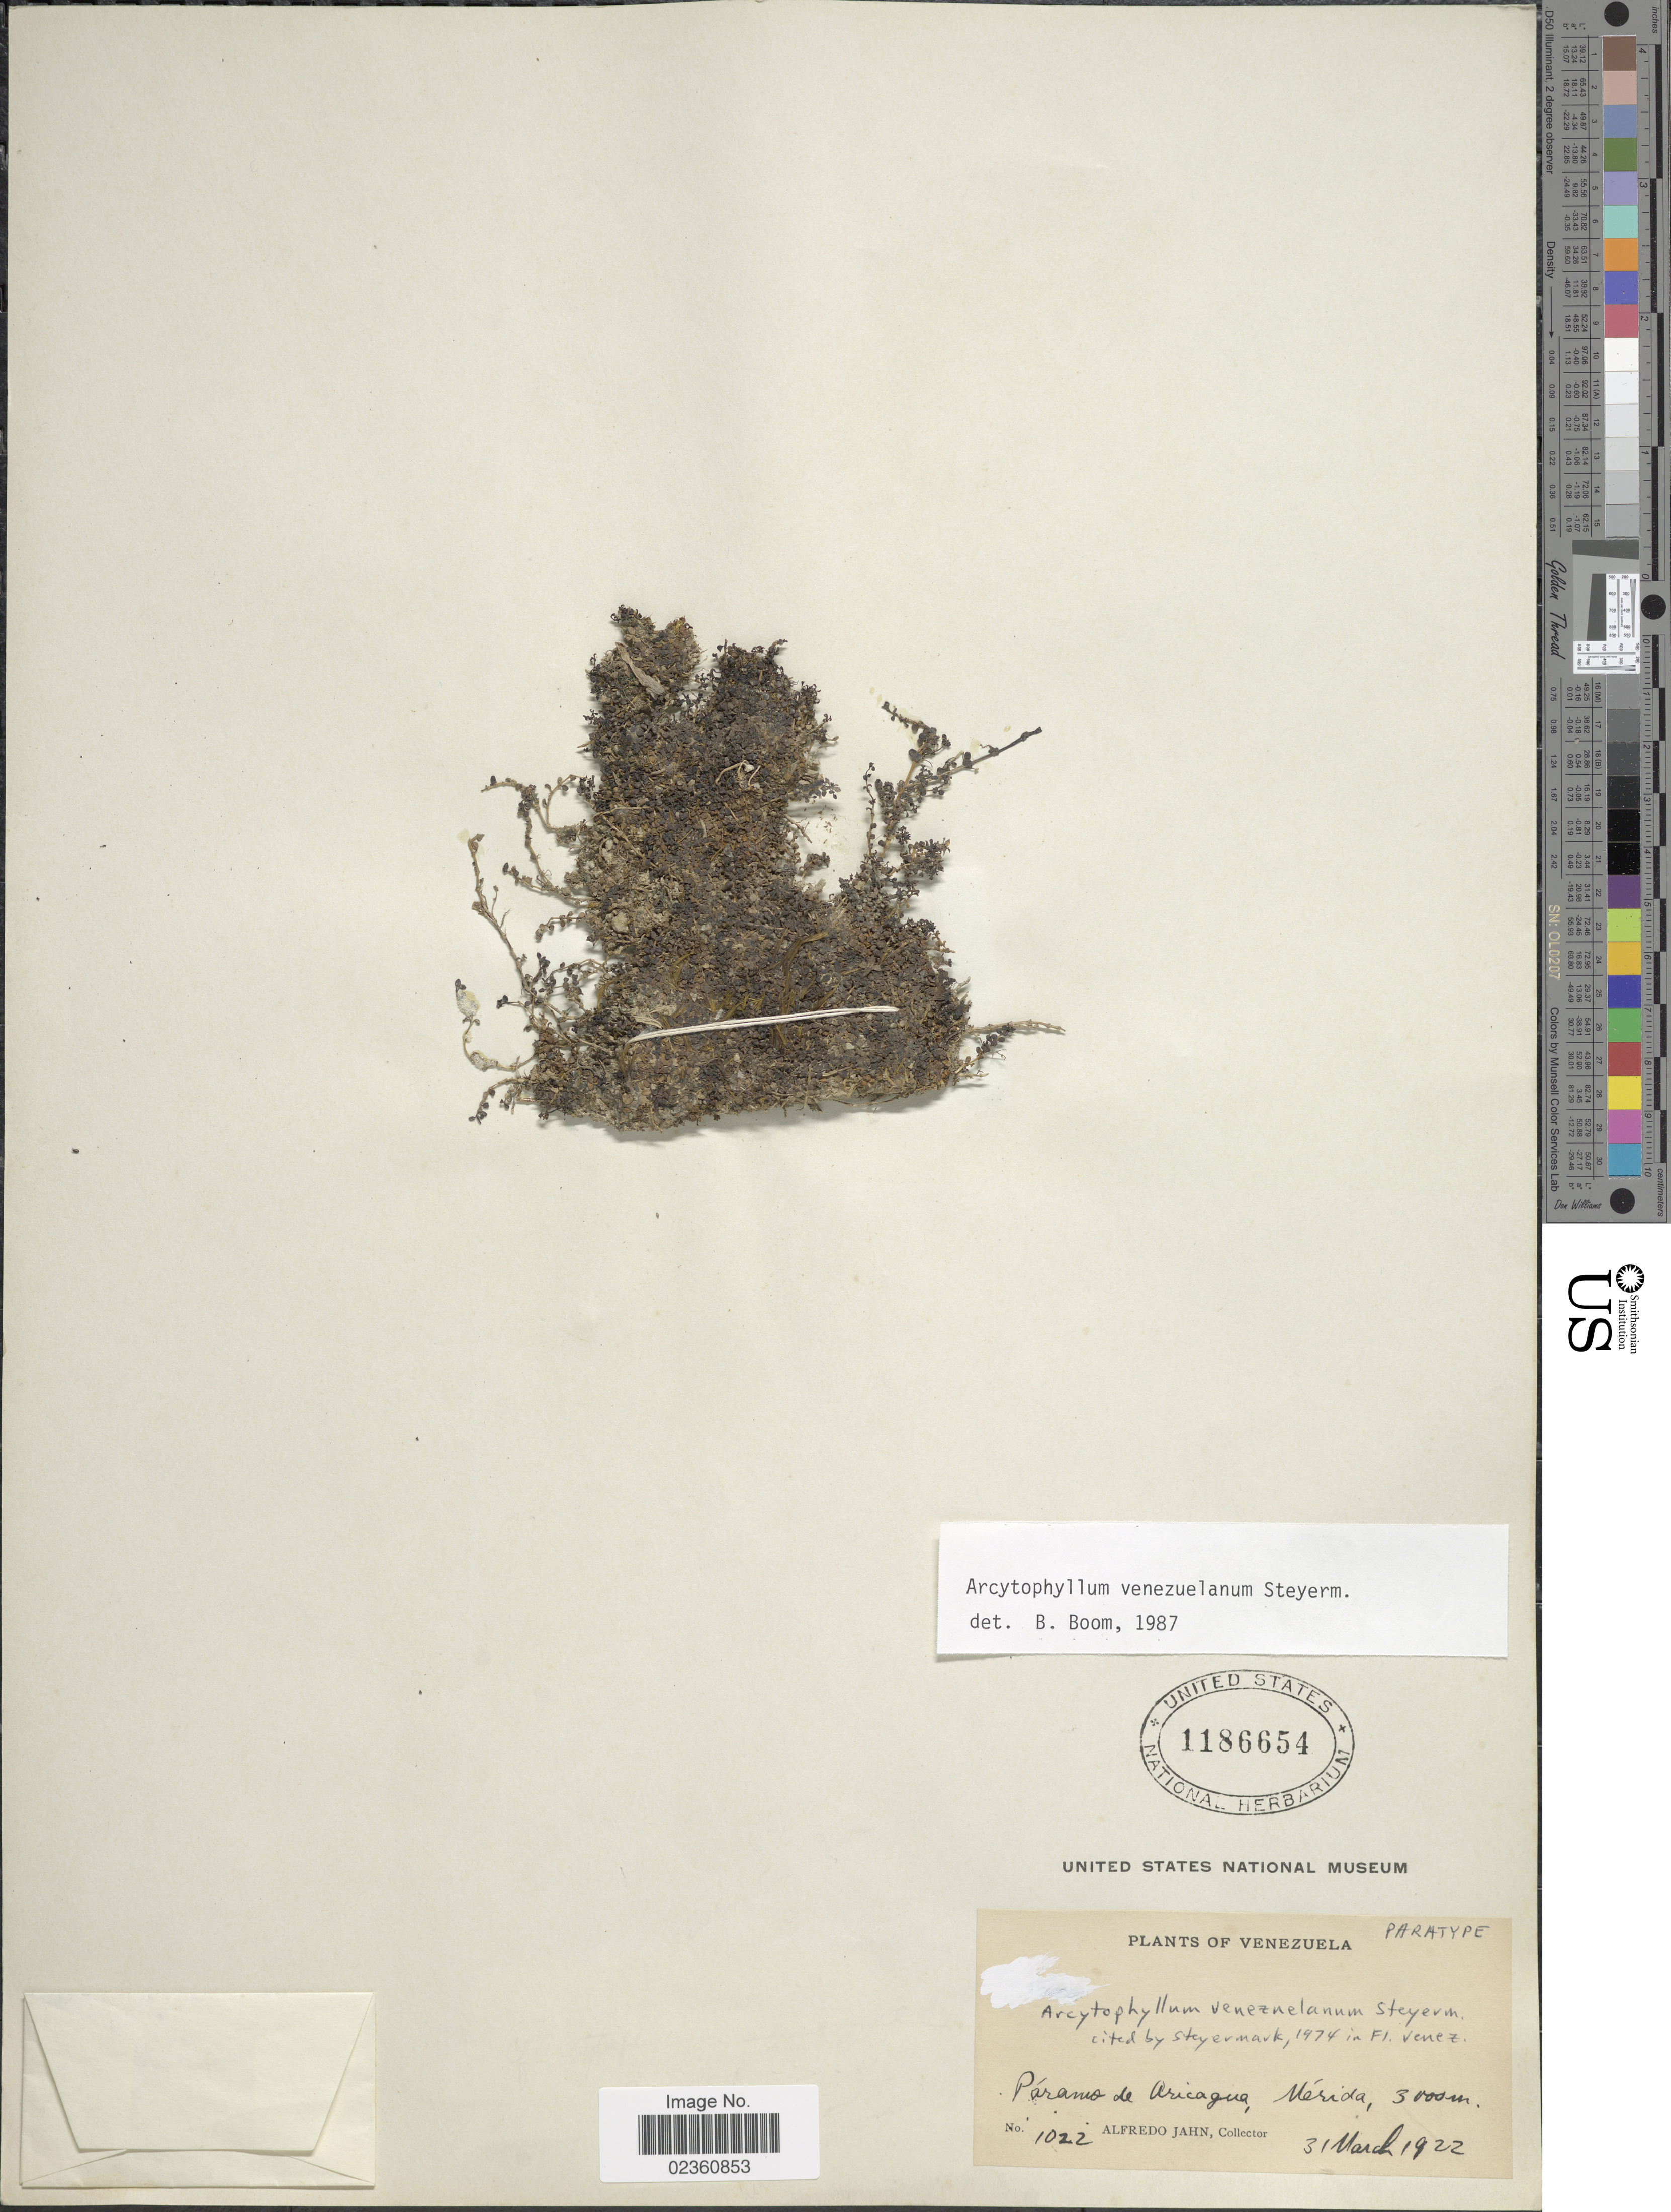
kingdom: Plantae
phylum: Tracheophyta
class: Magnoliopsida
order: Gentianales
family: Rubiaceae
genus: Arcytophyllum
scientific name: Arcytophyllum venezuelanum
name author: Steyerm.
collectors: A. Jahn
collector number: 1022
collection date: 1922-03-31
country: Venezuela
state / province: Mérida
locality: Páramo de Aricagua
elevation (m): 3000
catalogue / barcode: US 1186654